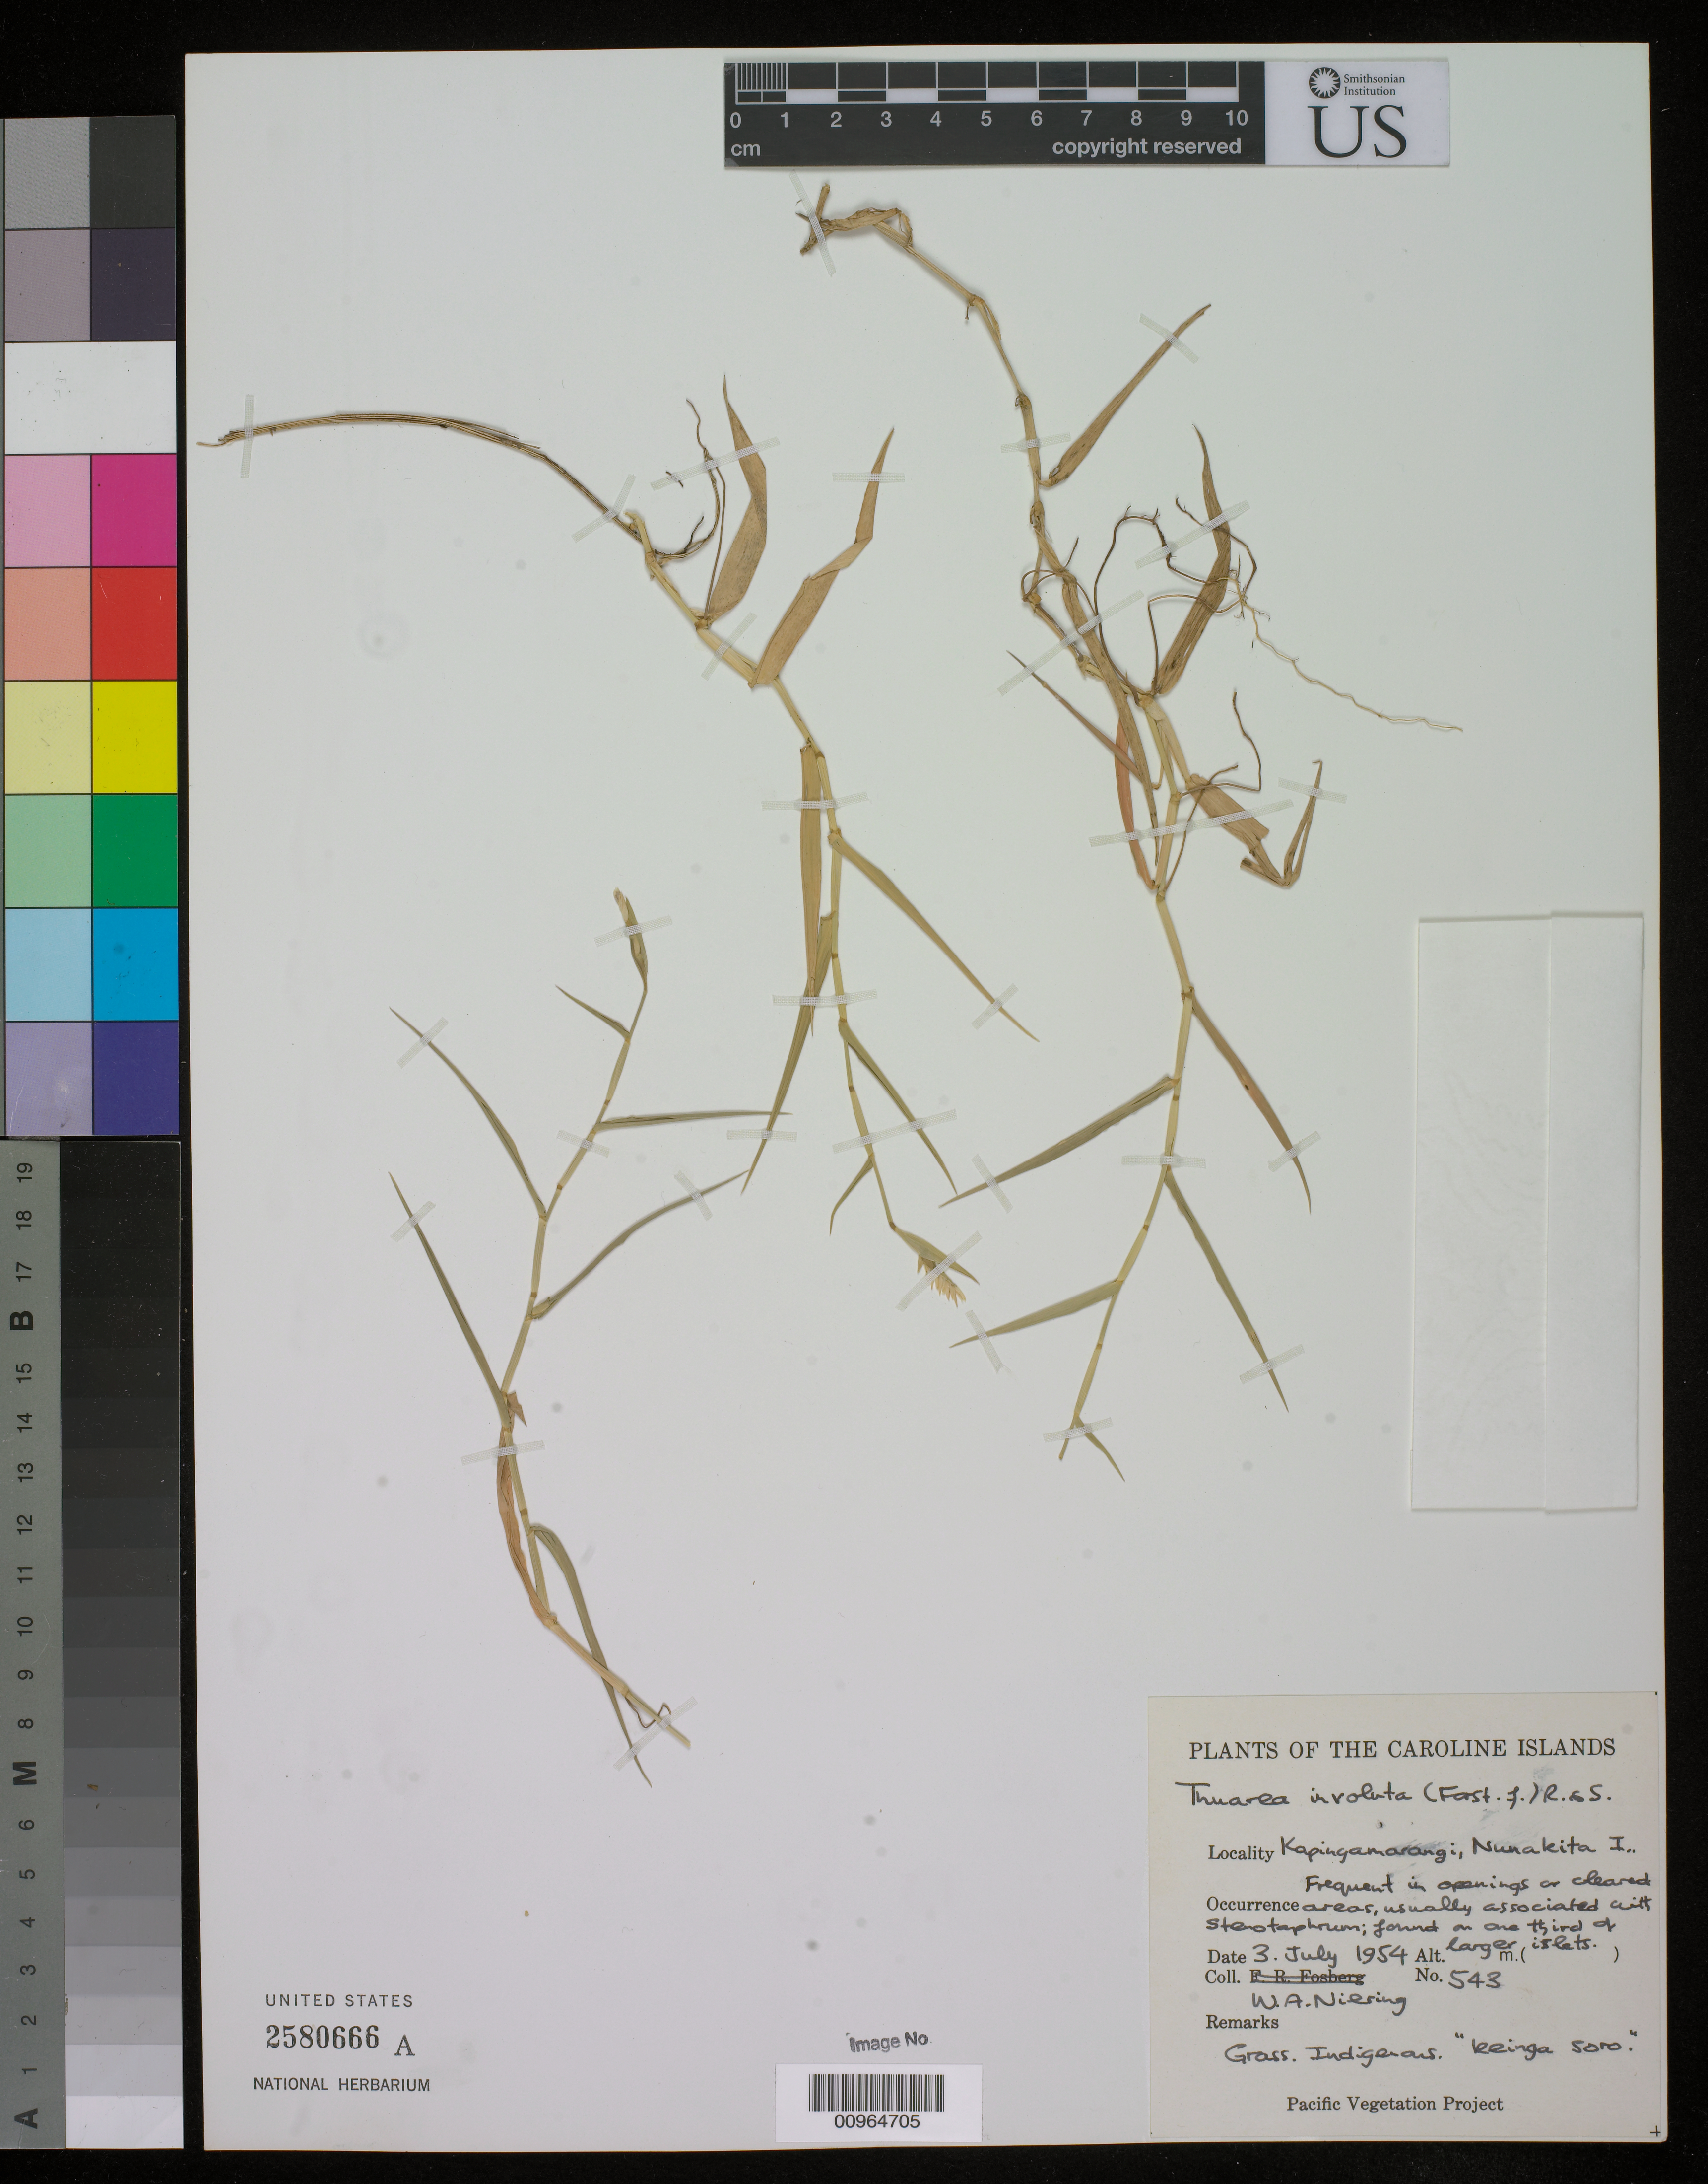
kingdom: Plantae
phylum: Tracheophyta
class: Liliopsida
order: Poales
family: Poaceae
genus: Thuarea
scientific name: Thuarea involuta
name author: (G. Forst.) R. Br. ex Sm.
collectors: W. Niering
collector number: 543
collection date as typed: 03 Jul 1954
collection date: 1954-07-03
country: Micronesia, Federated States of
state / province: Pohnpei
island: Kapingamarangi Atoll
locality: Nunakita I.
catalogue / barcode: US 2580666